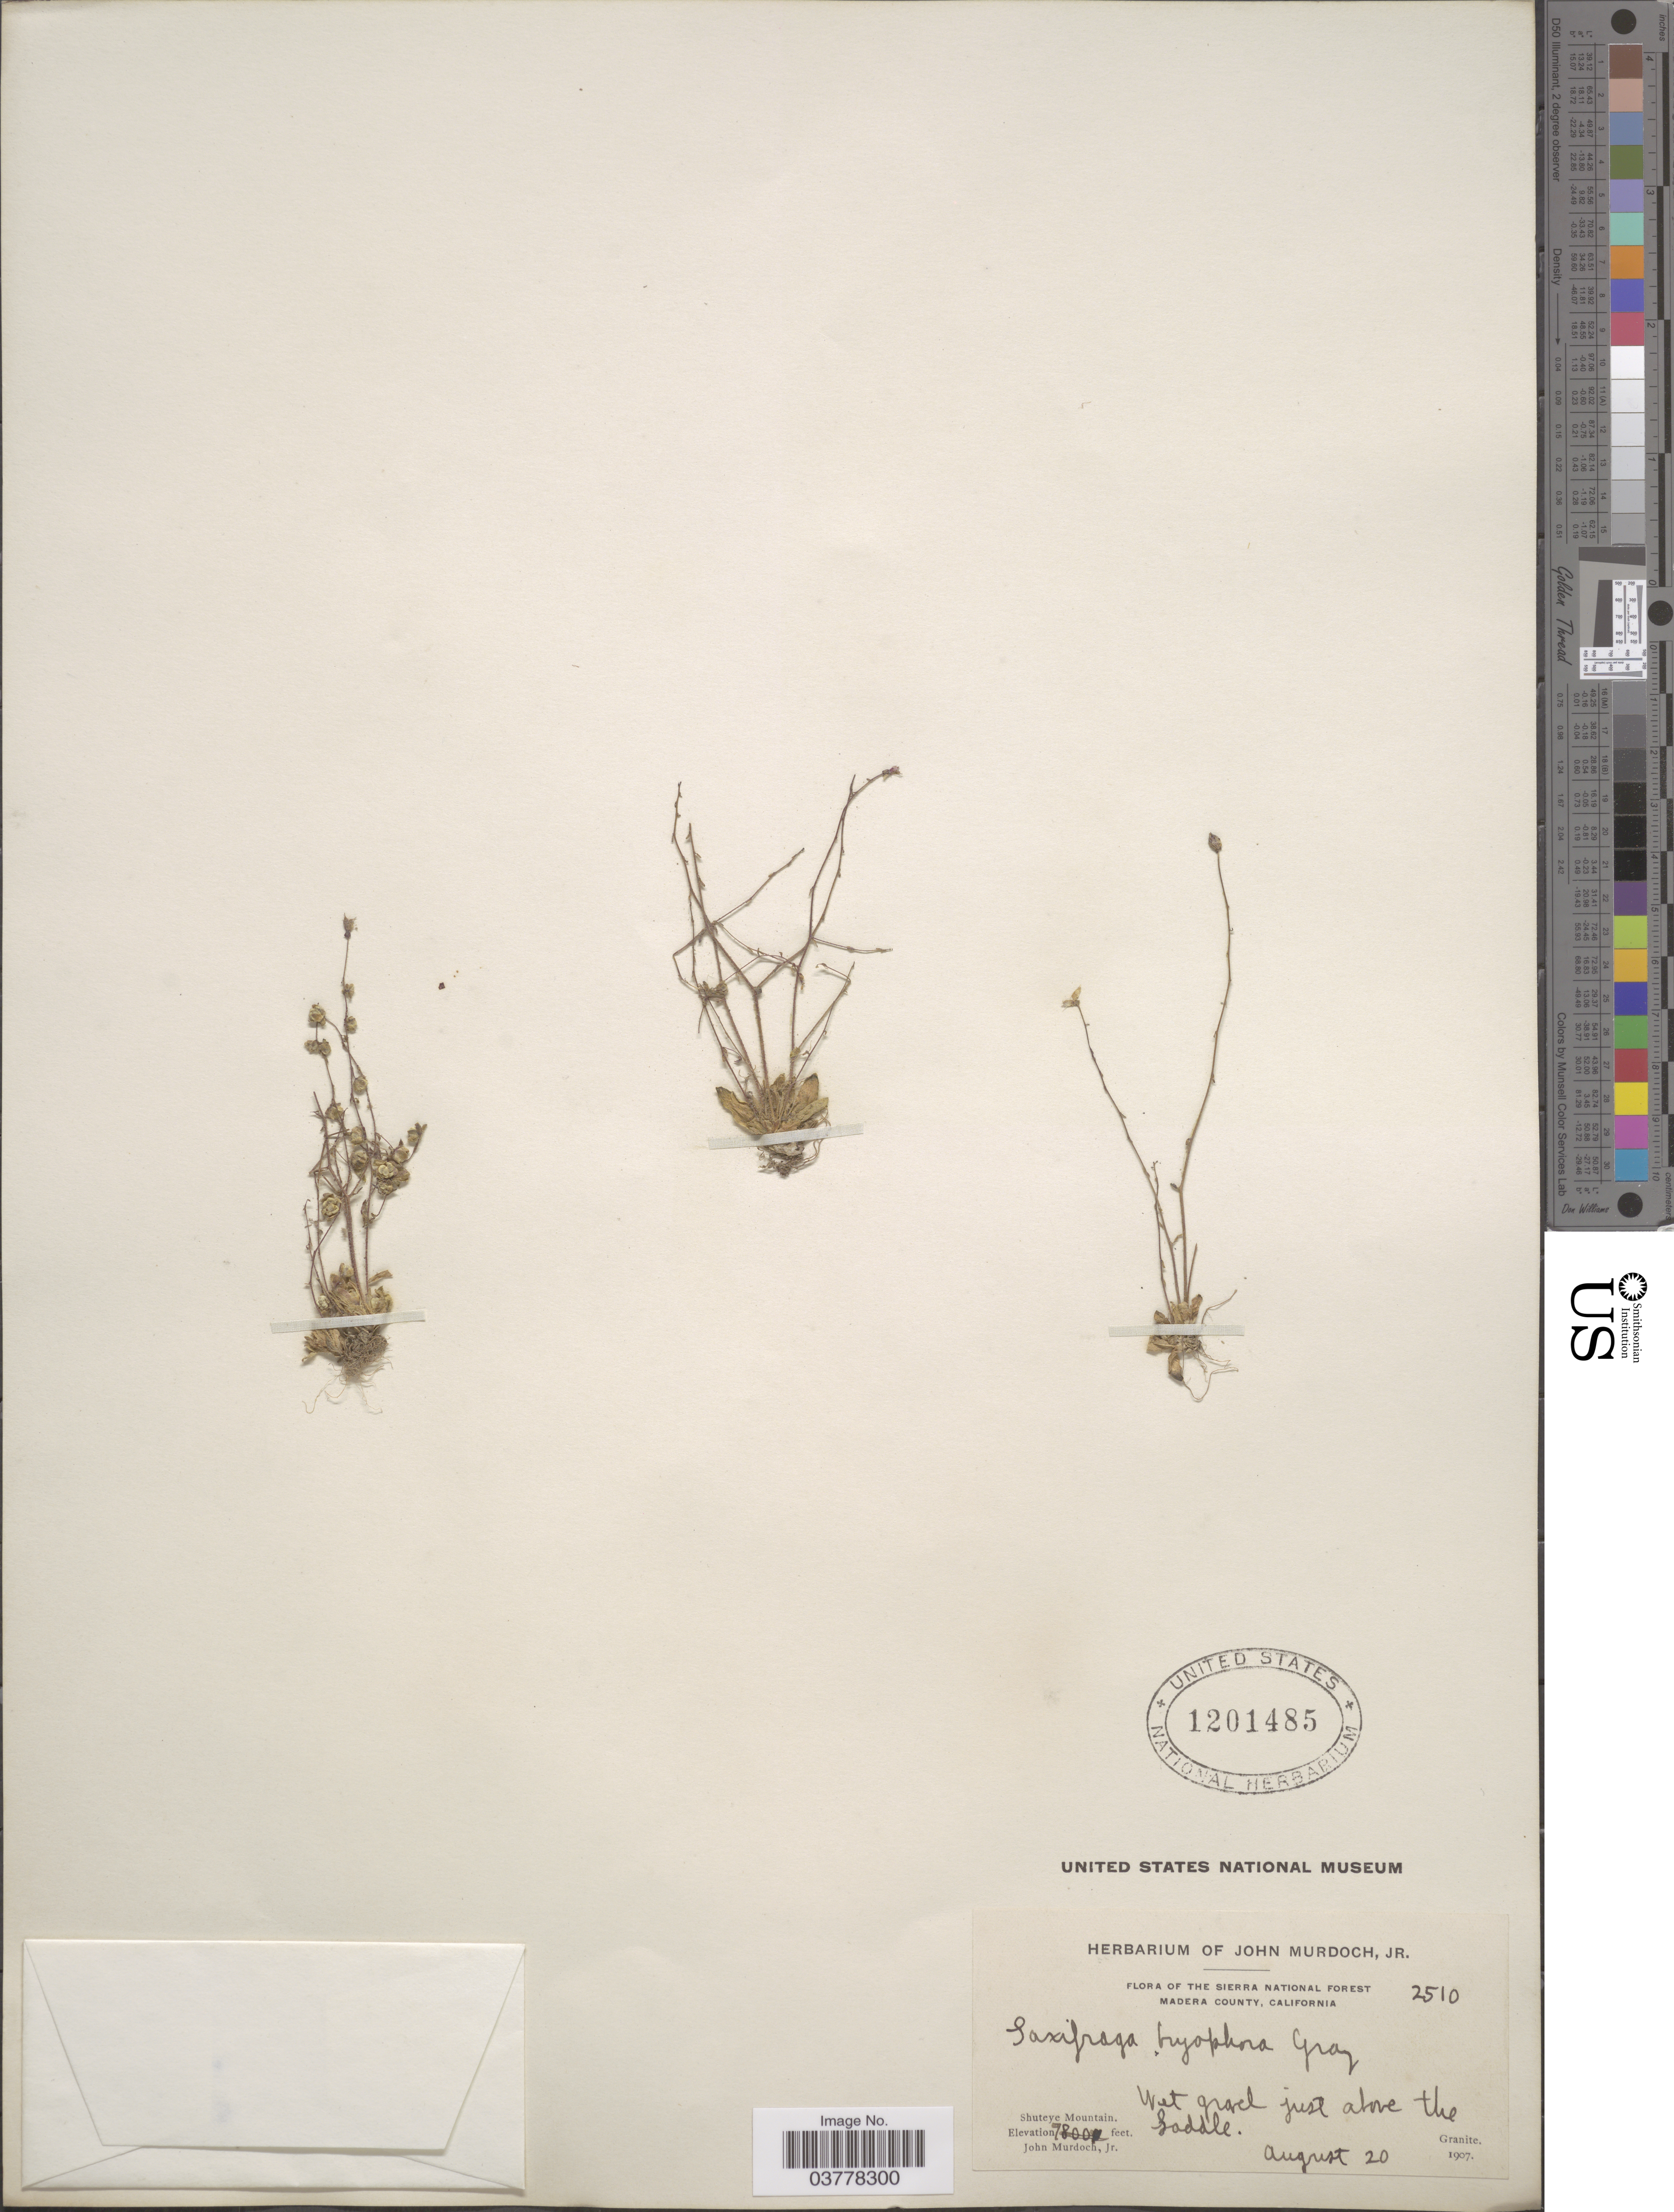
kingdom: Plantae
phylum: Tracheophyta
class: Magnoliopsida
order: Saxifragales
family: Saxifragaceae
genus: Micranthes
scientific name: Micranthes bryophora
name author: (A. Gray) Brouillet & Gornall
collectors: J. Murdoch Jr.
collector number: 2510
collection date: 1907-08-20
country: United States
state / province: California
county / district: Madera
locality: The Sierra National Forest. Madera County. Shuteye Mountain. Just above the Saddle.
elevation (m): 2377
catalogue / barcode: US 1201485